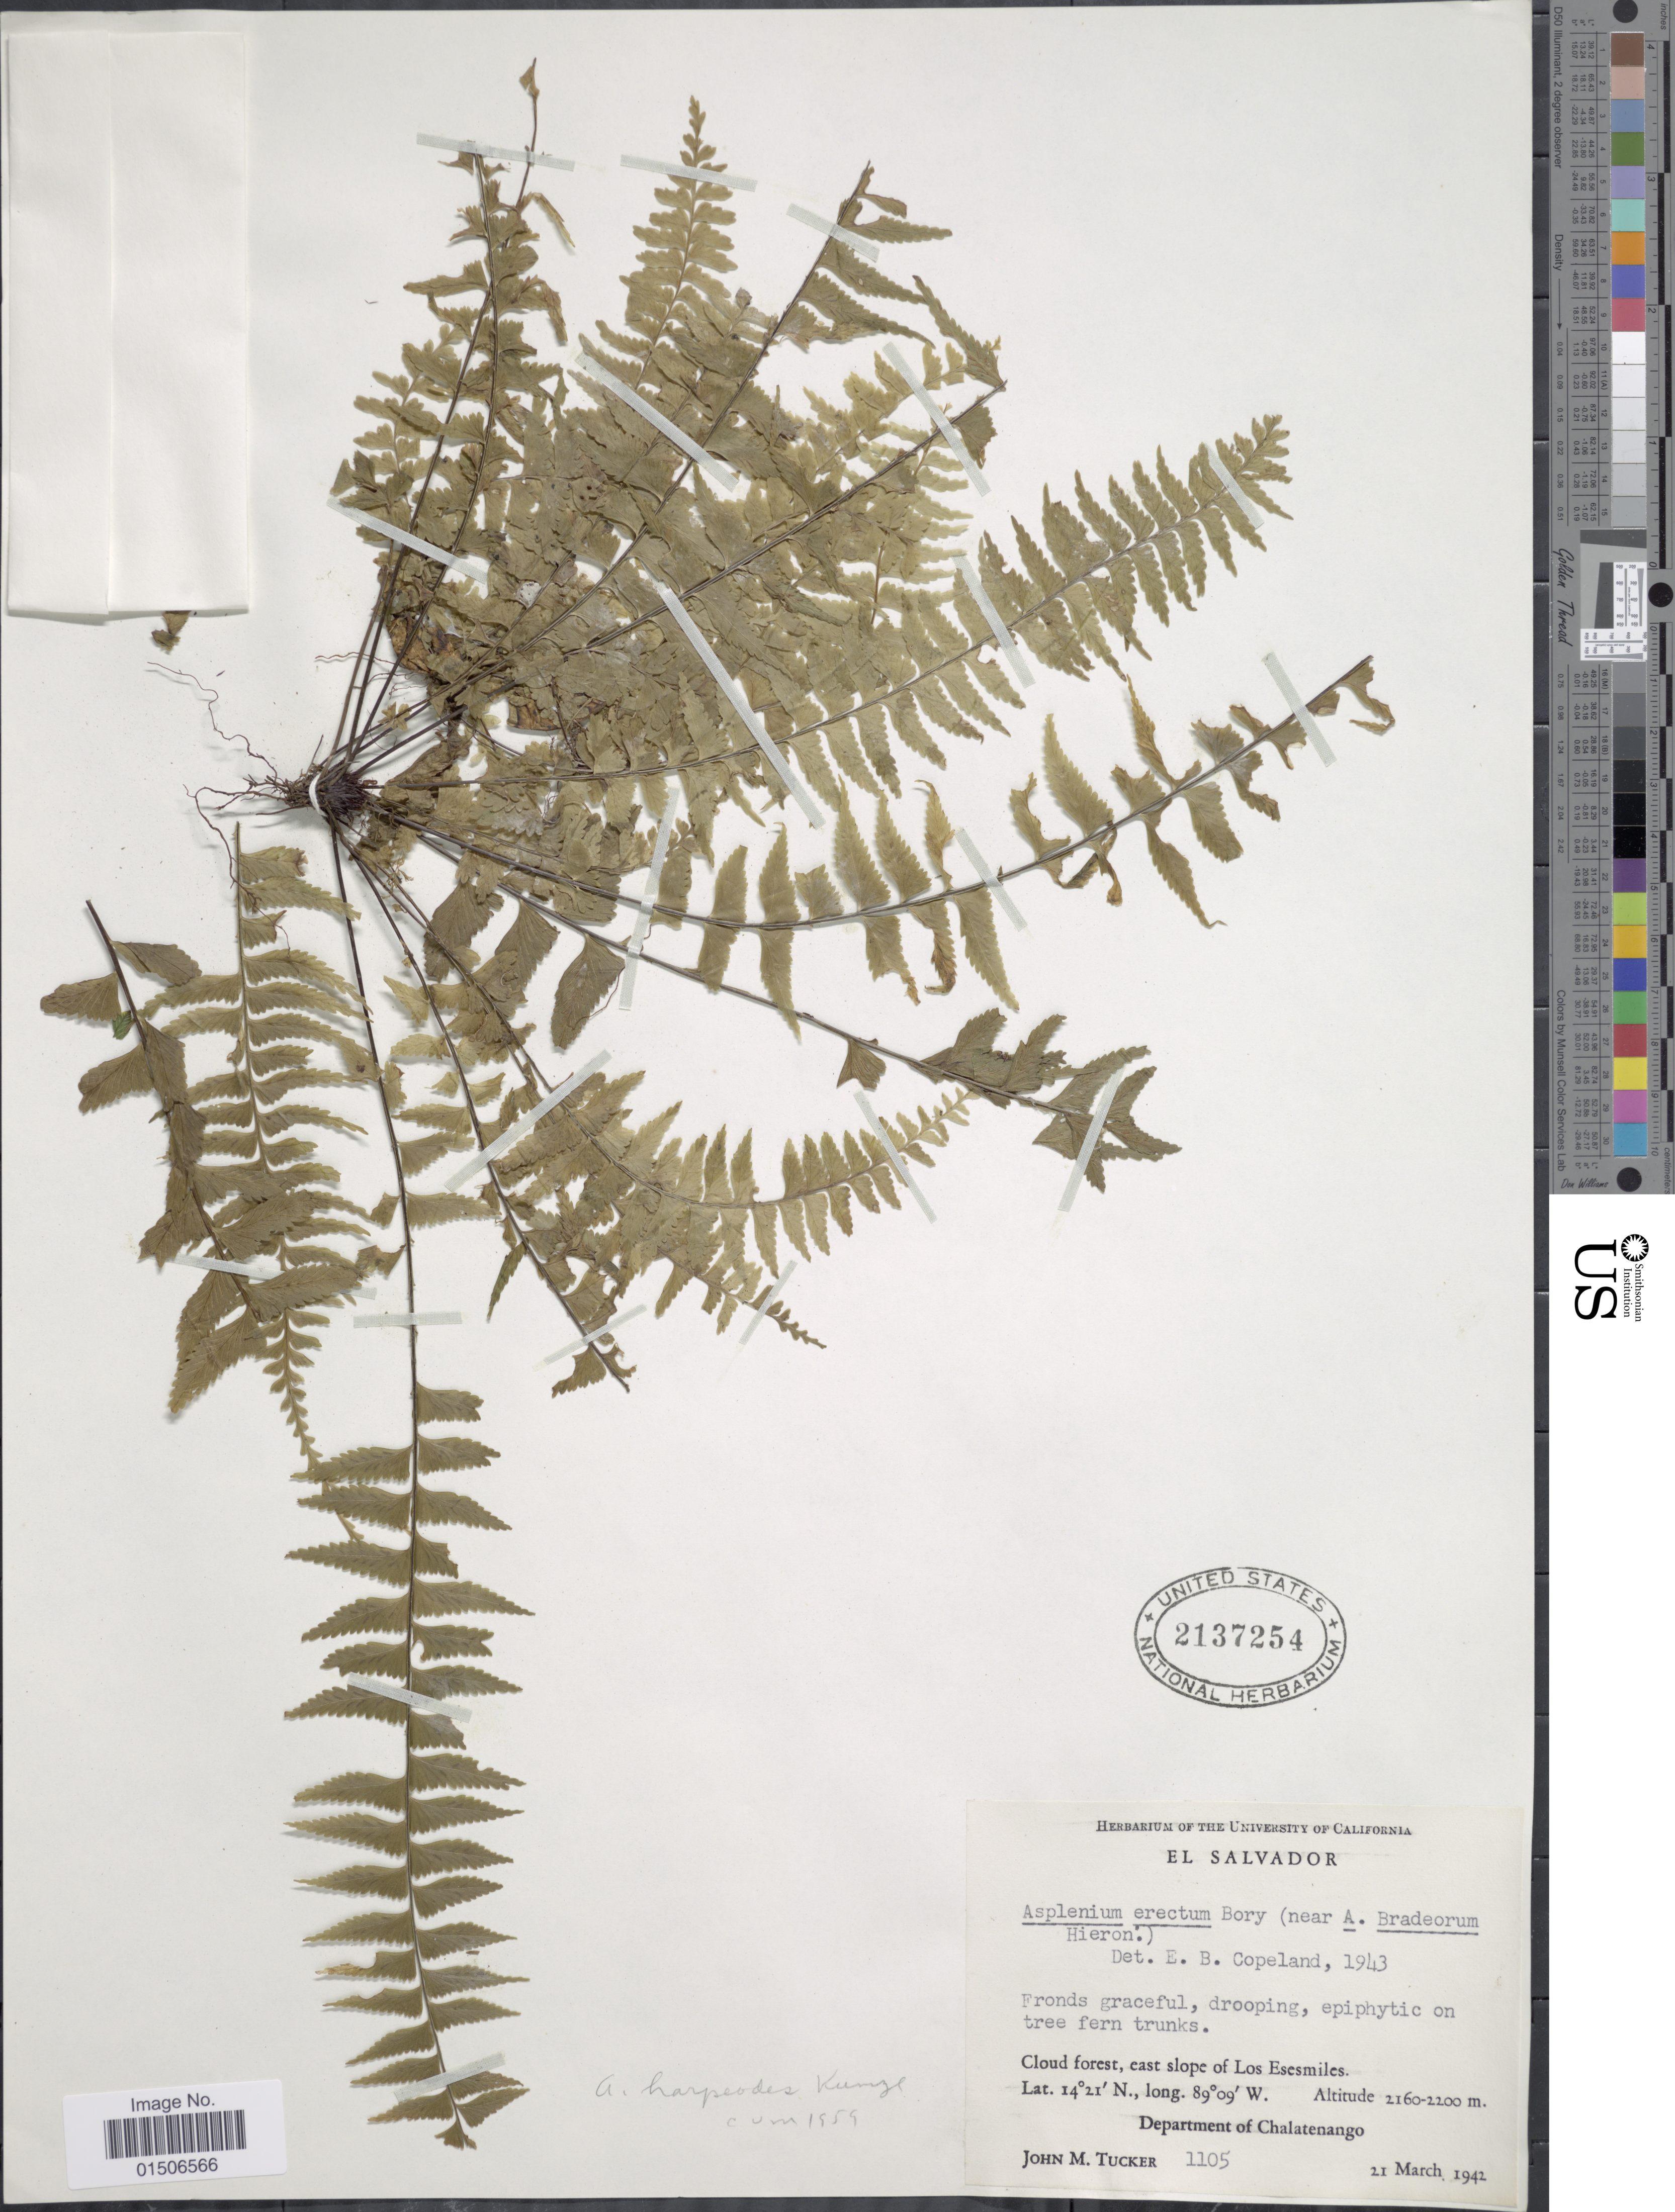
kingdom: Plantae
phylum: Tracheophyta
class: Polypodiopsida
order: Polypodiales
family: Aspleniaceae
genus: Asplenium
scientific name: Asplenium harpeodes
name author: Kunze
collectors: J. M. Tucker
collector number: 1105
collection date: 1942-03-21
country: El Salvador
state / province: Chalatenango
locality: Cloud forest, east slope of Los Esesmiles, Deapartment of Chalatenango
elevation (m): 2160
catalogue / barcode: US 2137254